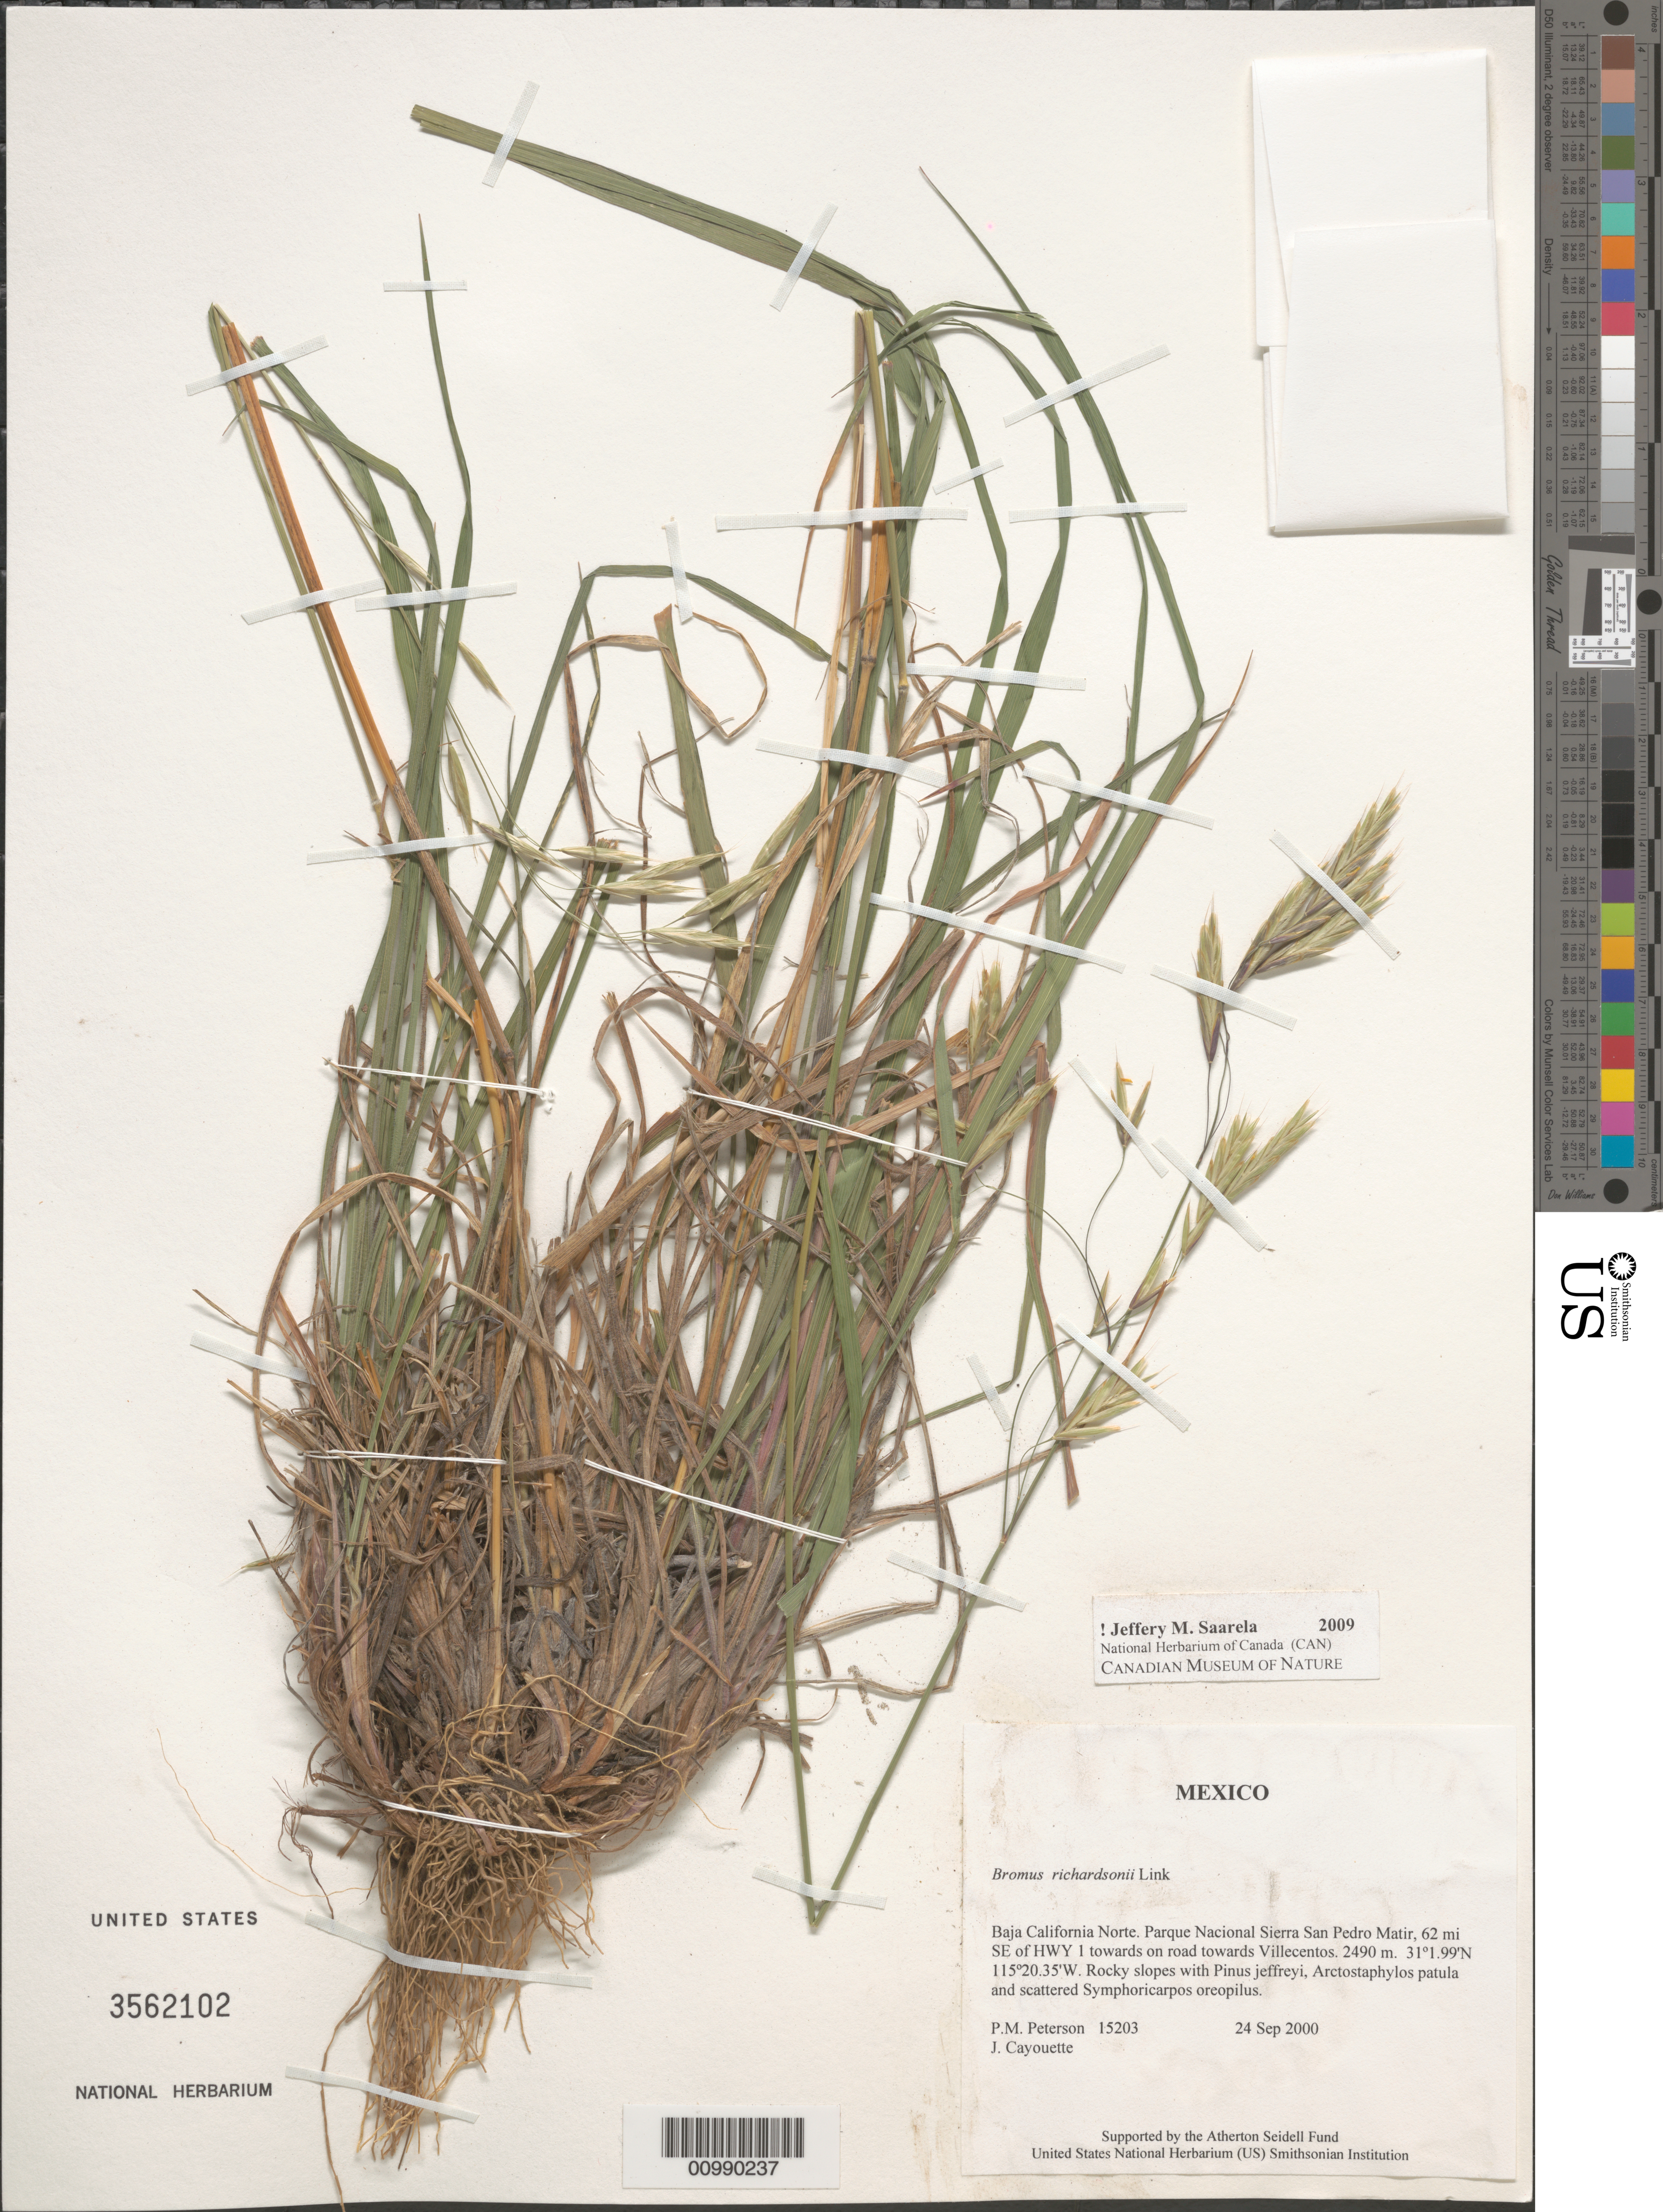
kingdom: Plantae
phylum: Tracheophyta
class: Liliopsida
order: Poales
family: Poaceae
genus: Bromus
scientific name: Bromus richardsonii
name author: Link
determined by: Saarela, J. M., (CAN), Canadian Museum of Nature (CANADA)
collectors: P. M. Peterson & J. Cayouette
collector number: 15203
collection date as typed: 24 Sep 2000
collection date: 2000-09-24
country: Mexico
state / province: Baja California Norte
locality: Parque Nacional Sierra San Pedro Matir, 62 mi SE of HWY 1 towards on road towards Villecentos.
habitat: Rocky slopes with Pinus jeffreyi, Arctostaphylos patula and scattered Symphoricarpos oreopilus.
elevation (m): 2490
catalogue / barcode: US 356102